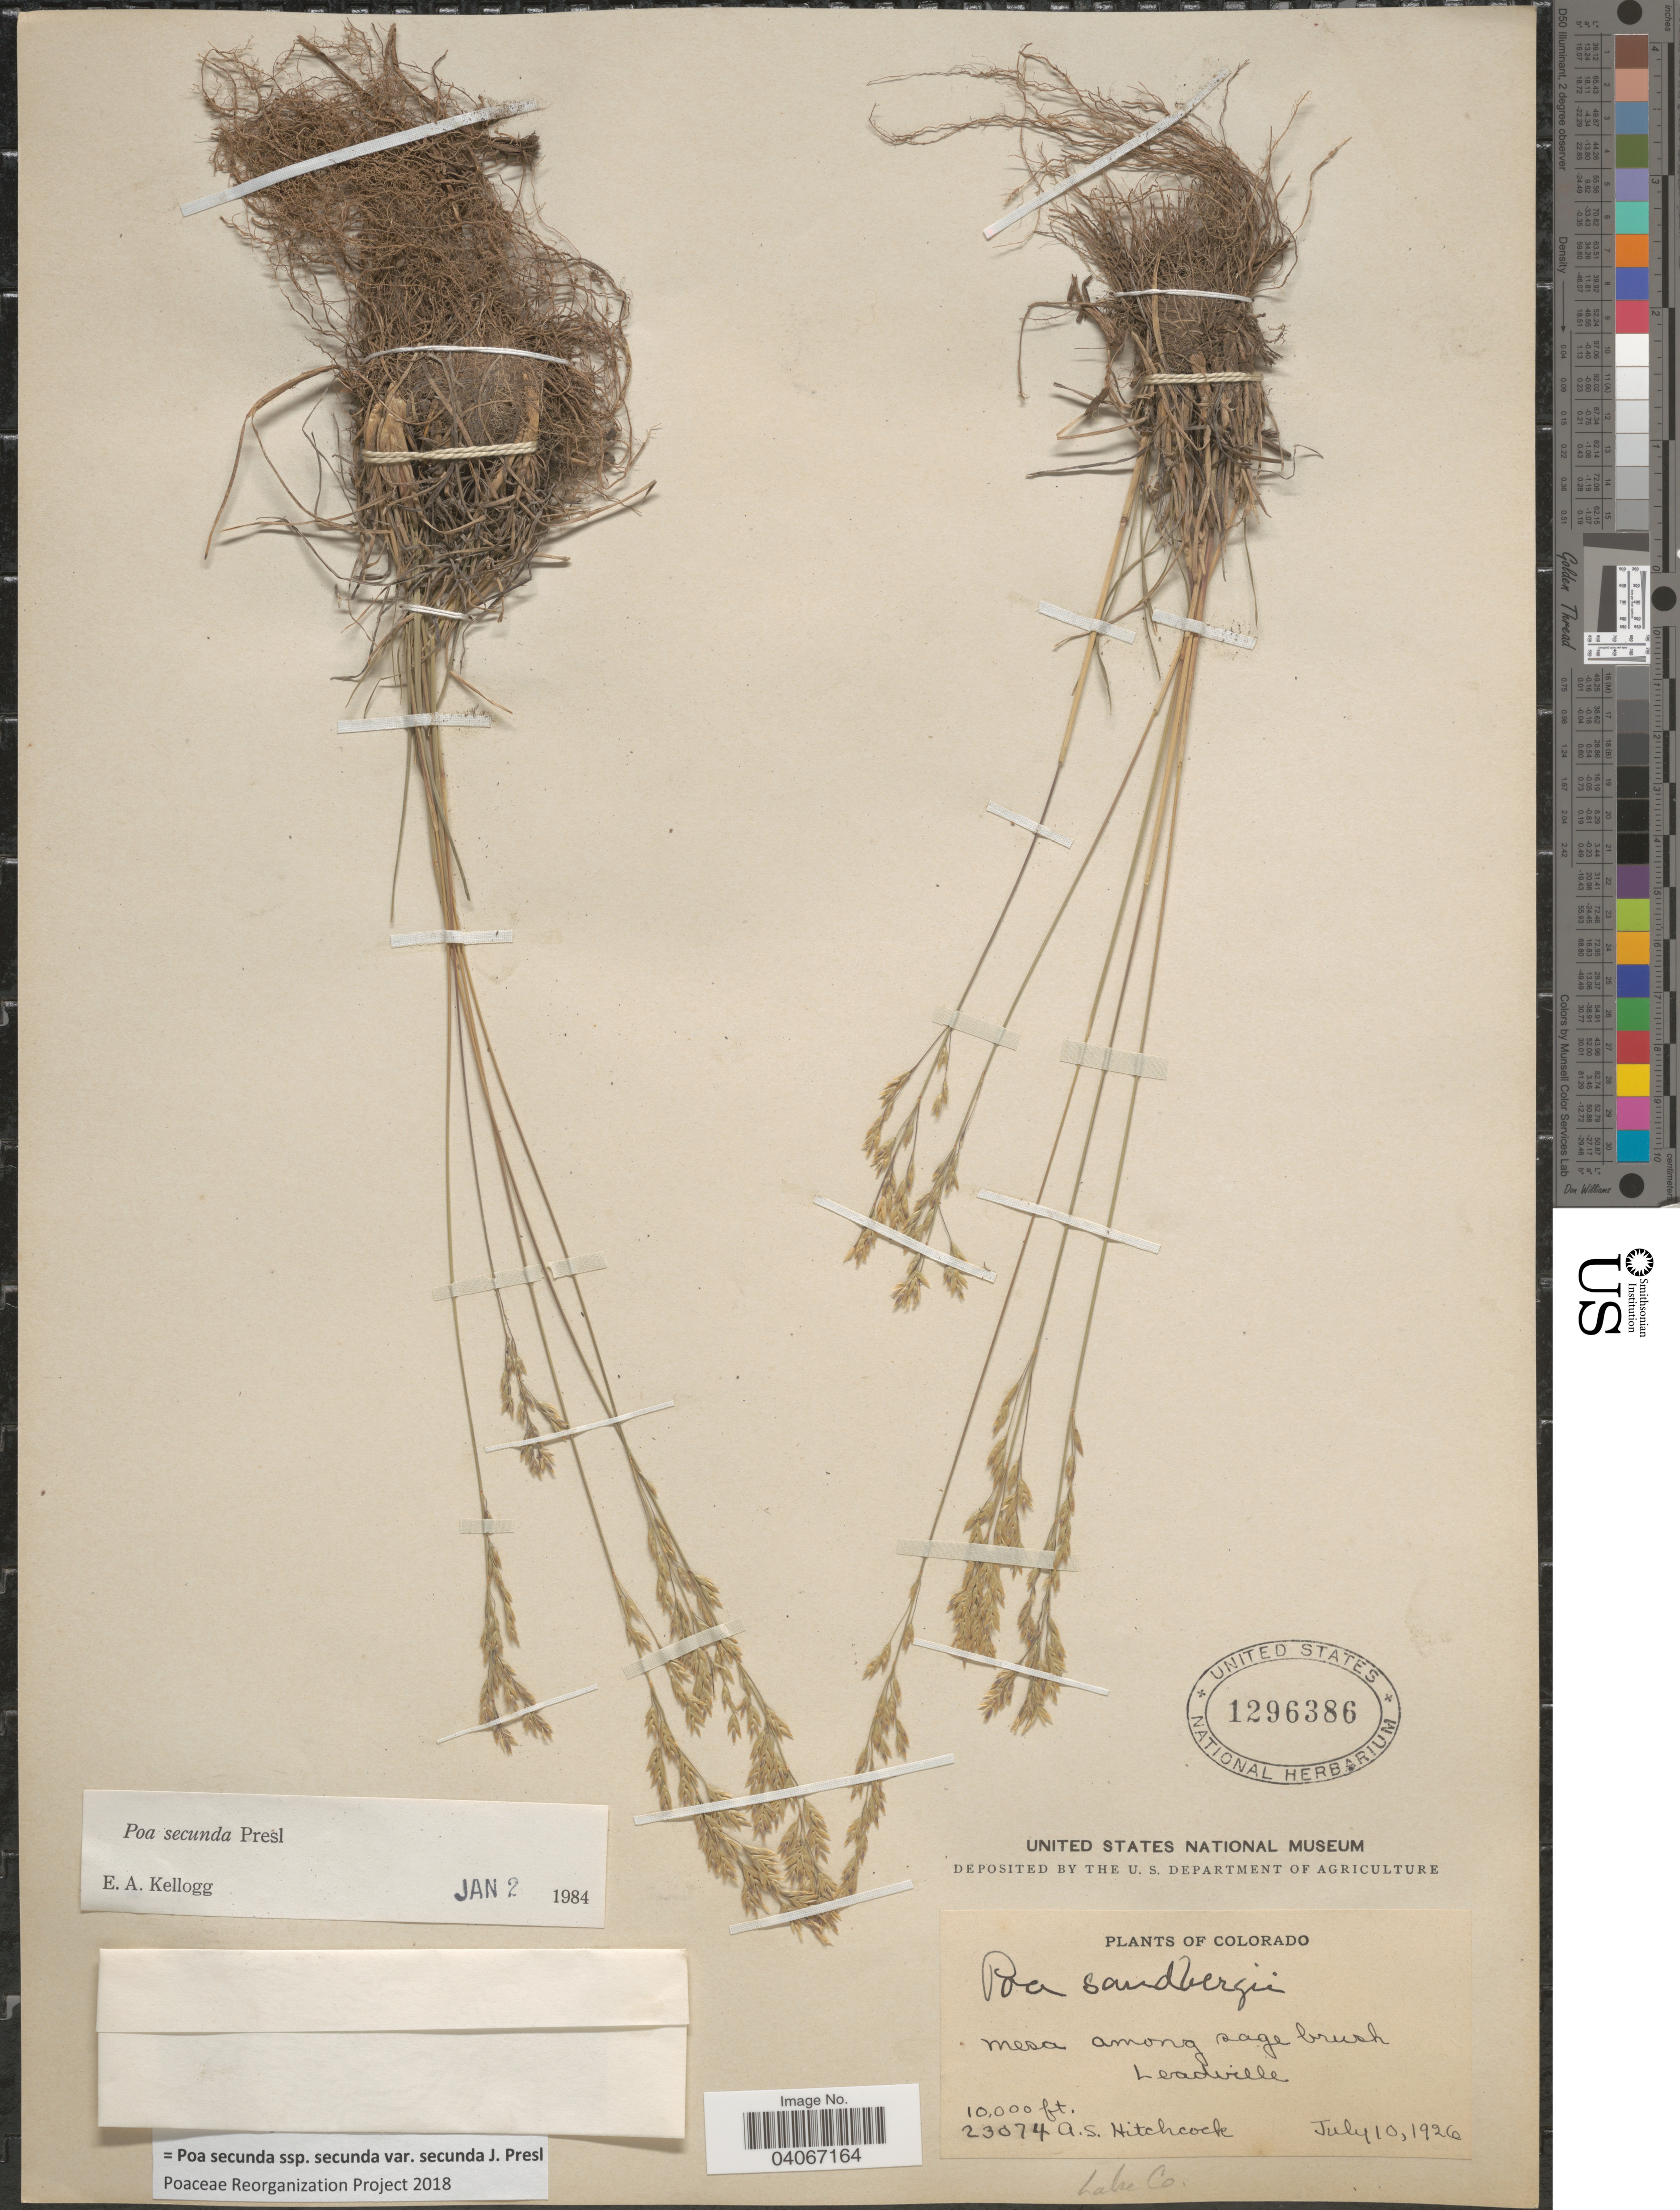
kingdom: Plantae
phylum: Tracheophyta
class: Liliopsida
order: Poales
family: Poaceae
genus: Poa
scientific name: Poa secunda subsp. secunda var. secunda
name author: J. Presl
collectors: A. S. Hitchcock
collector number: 23074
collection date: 1926-07-10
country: United States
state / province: Colorado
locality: Leadville. Lake Co.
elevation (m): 3048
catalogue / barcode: US 1296386